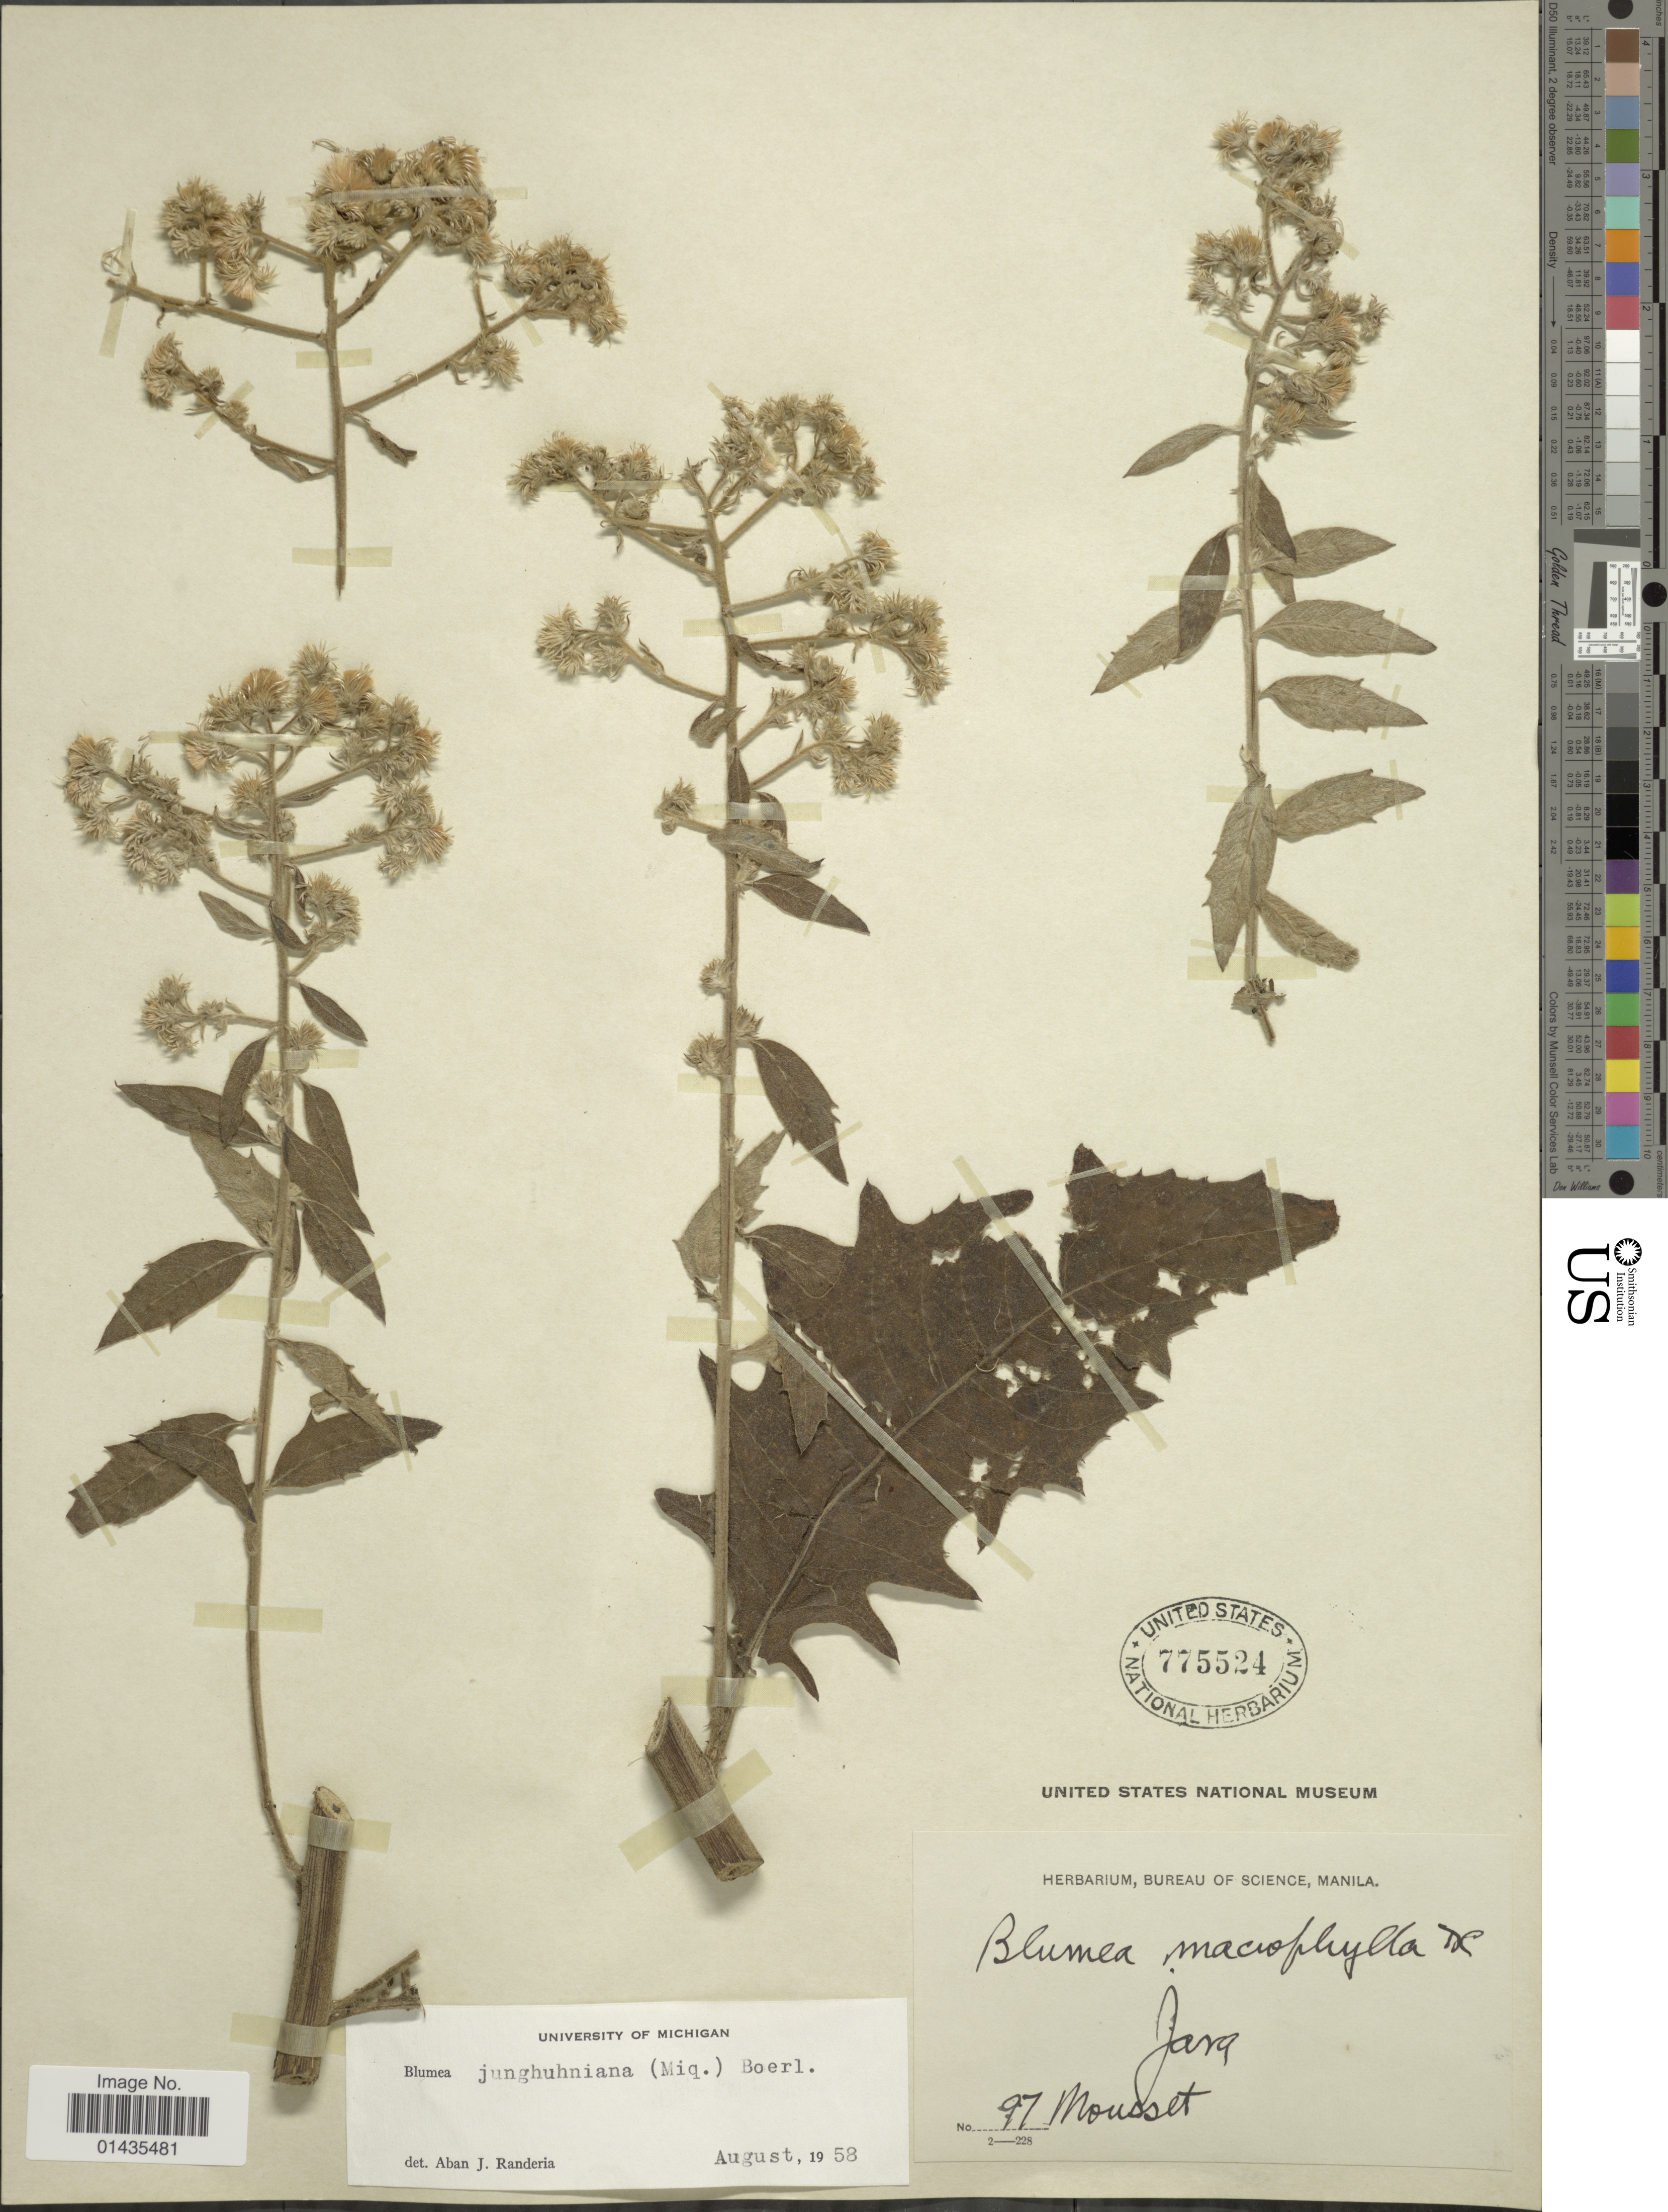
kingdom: Plantae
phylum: Tracheophyta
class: Magnoliopsida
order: Asterales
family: Asteraceae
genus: Blumea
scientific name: Blumea junghuhniana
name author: (Miq.) Boerl.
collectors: Mousset, --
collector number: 97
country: Indonesia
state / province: Java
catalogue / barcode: US 775524